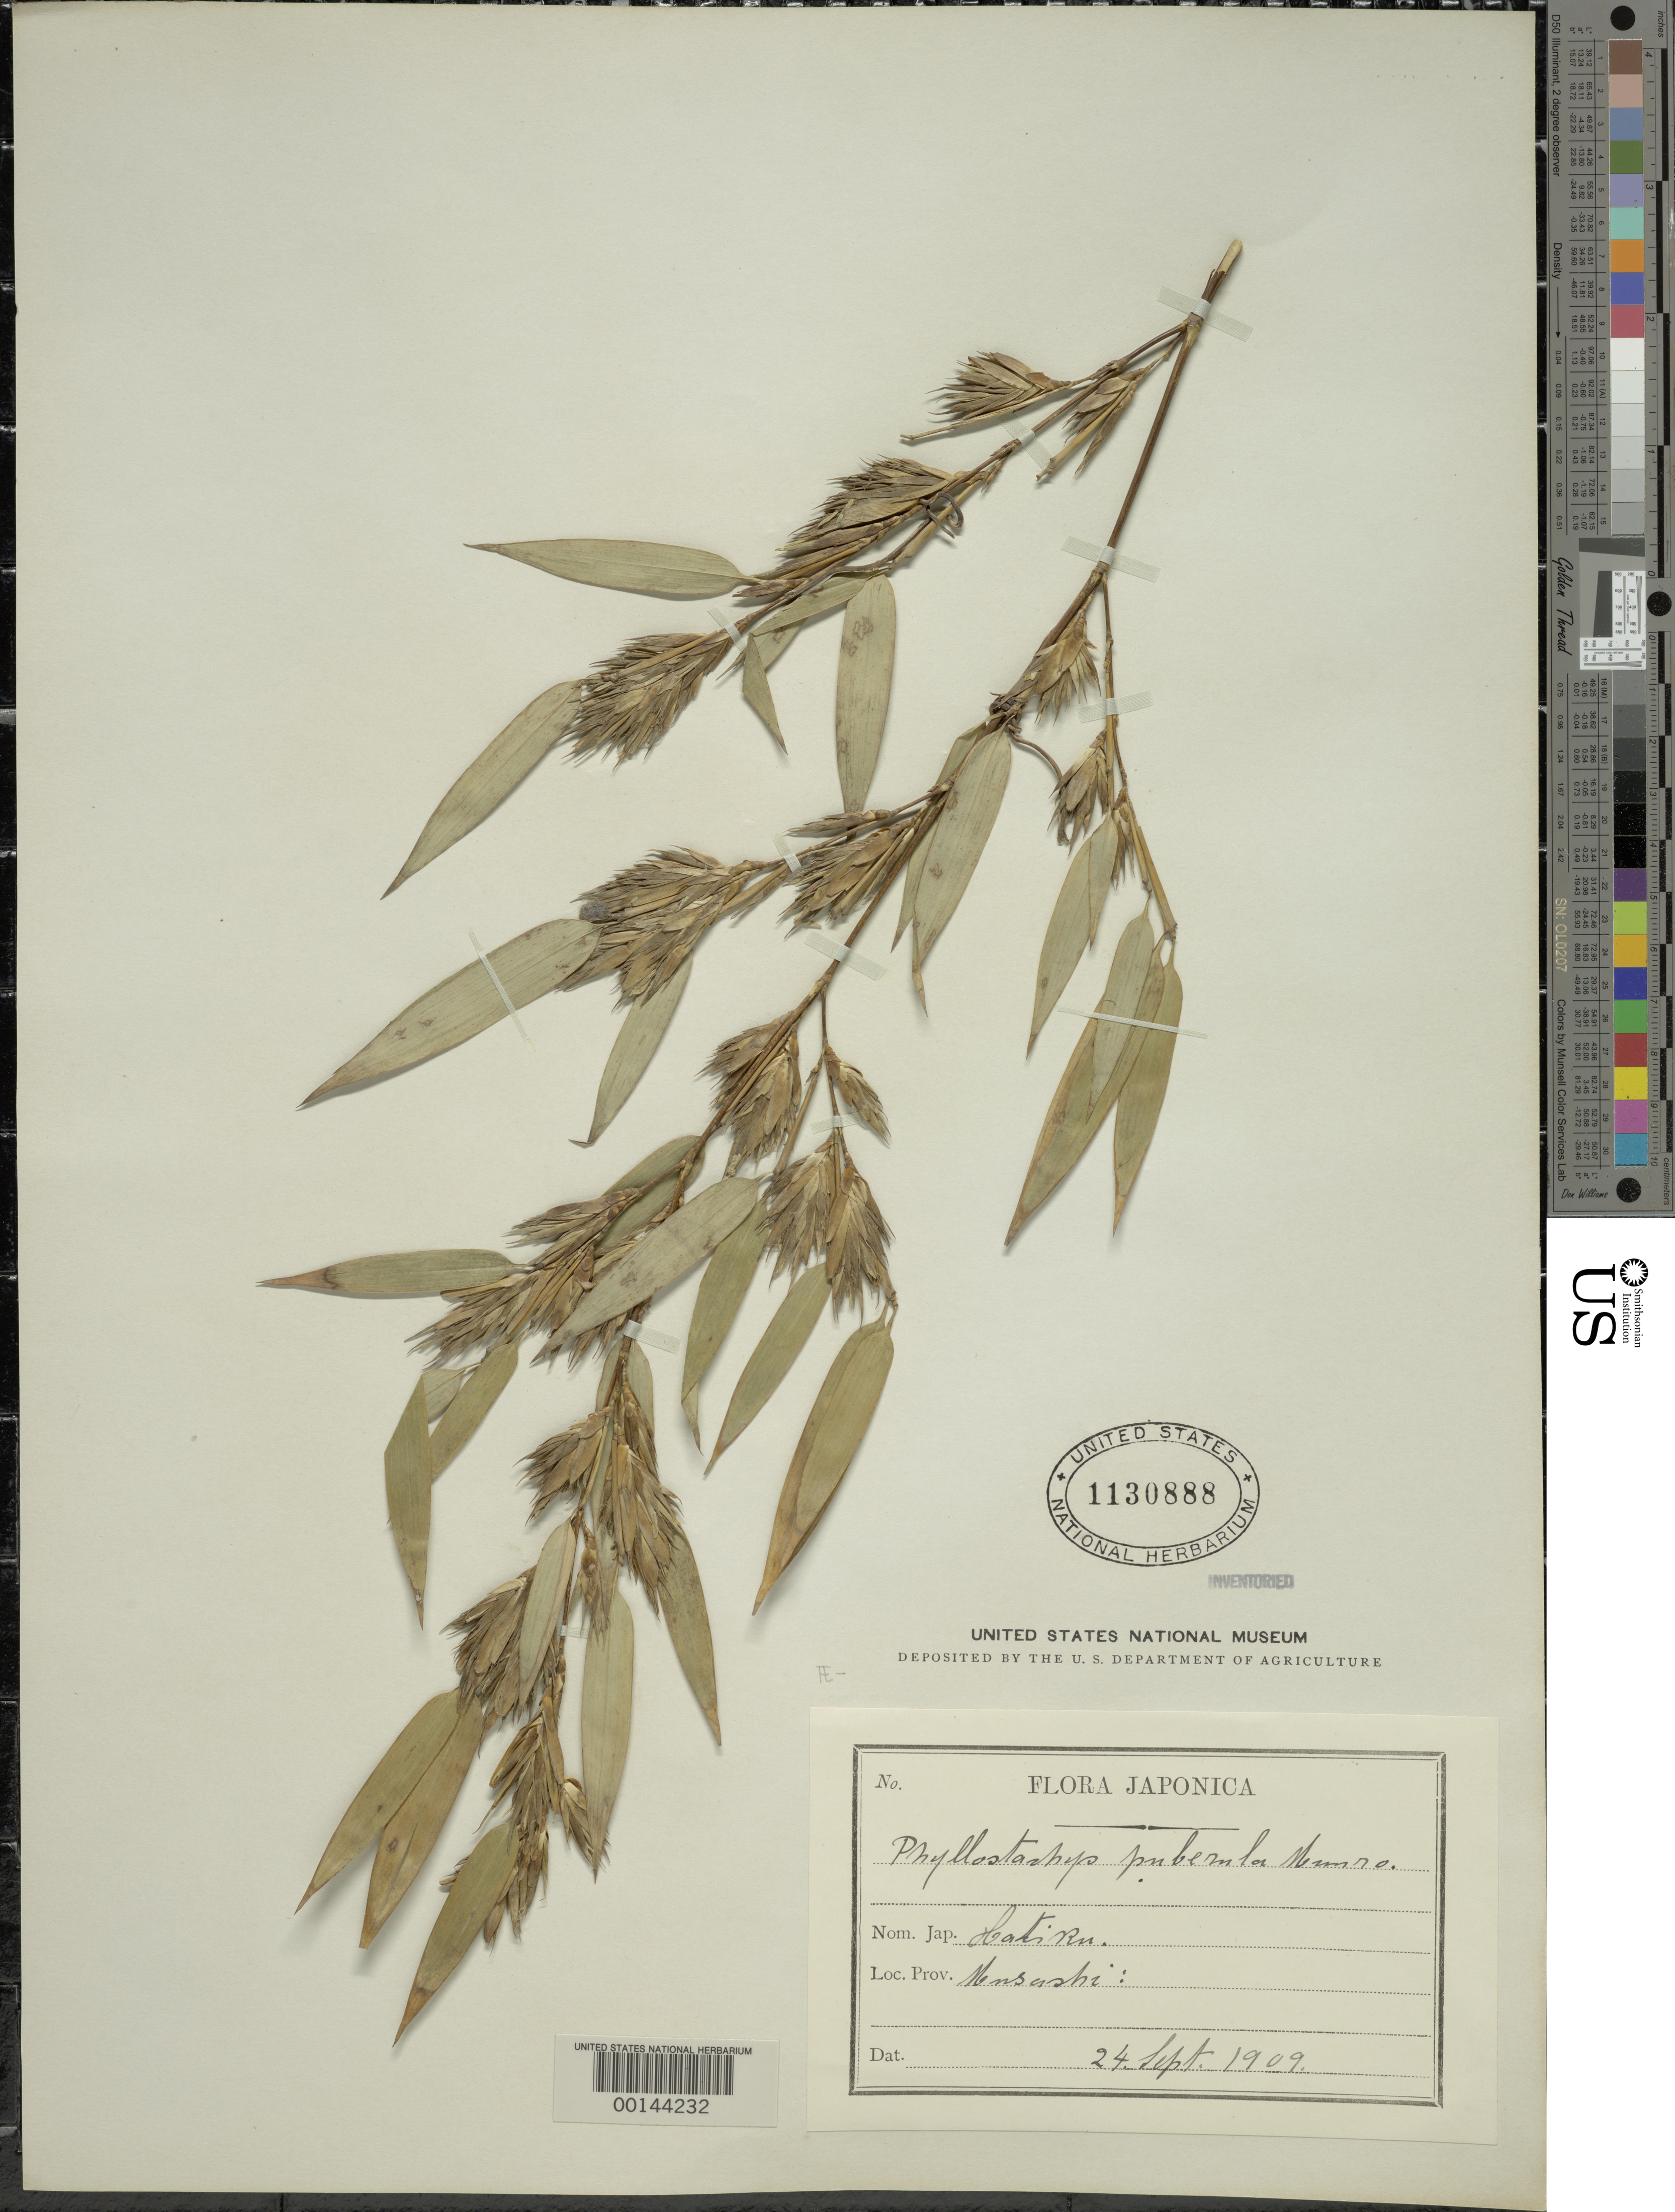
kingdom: Plantae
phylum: Tracheophyta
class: Liliopsida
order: Poales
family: Poaceae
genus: Phyllostachys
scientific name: Phyllostachys nigra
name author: (Lodd. ex Lindl.) Munro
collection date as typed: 24 Sep 1909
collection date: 1909-09-24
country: Japan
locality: Musashi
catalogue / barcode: US 1130888